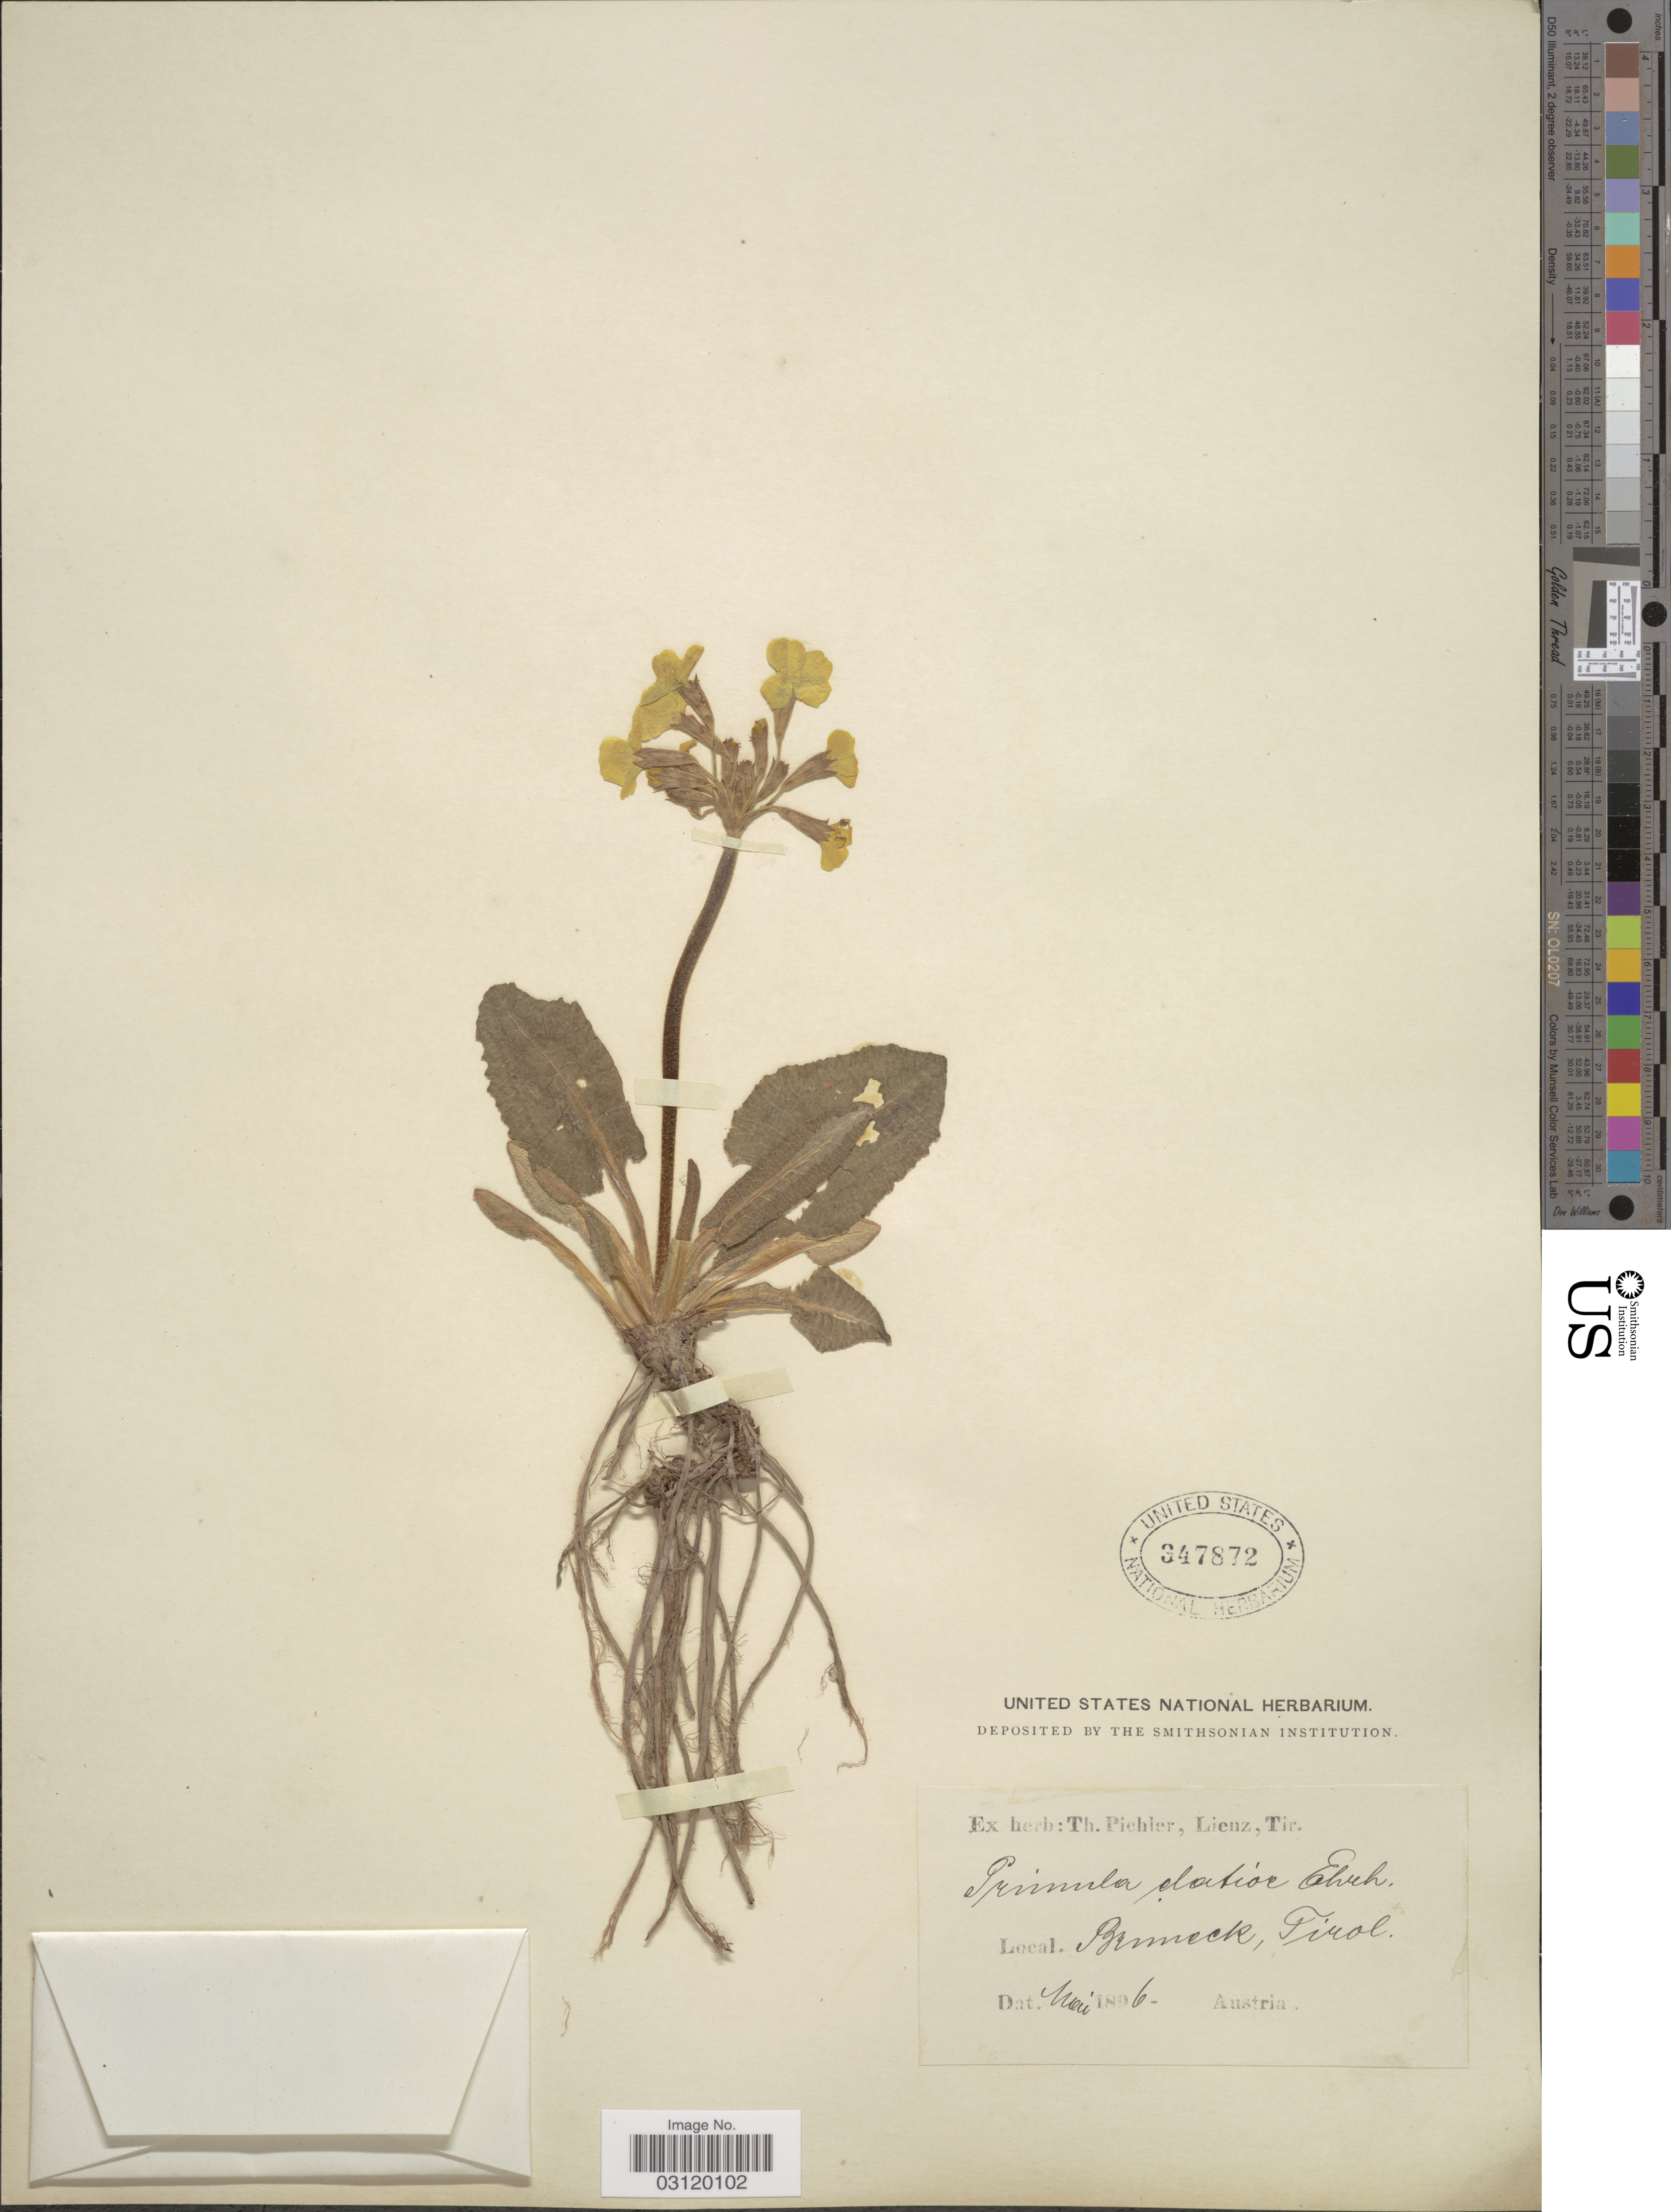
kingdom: Plantae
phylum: Tracheophyta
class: Magnoliopsida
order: Ericales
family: Primulaceae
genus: Primula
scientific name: Primula elatior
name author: (L.) Hill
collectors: T. Pichler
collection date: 1896-05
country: Austria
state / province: Tirol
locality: Bruneck.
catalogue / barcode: US 347872